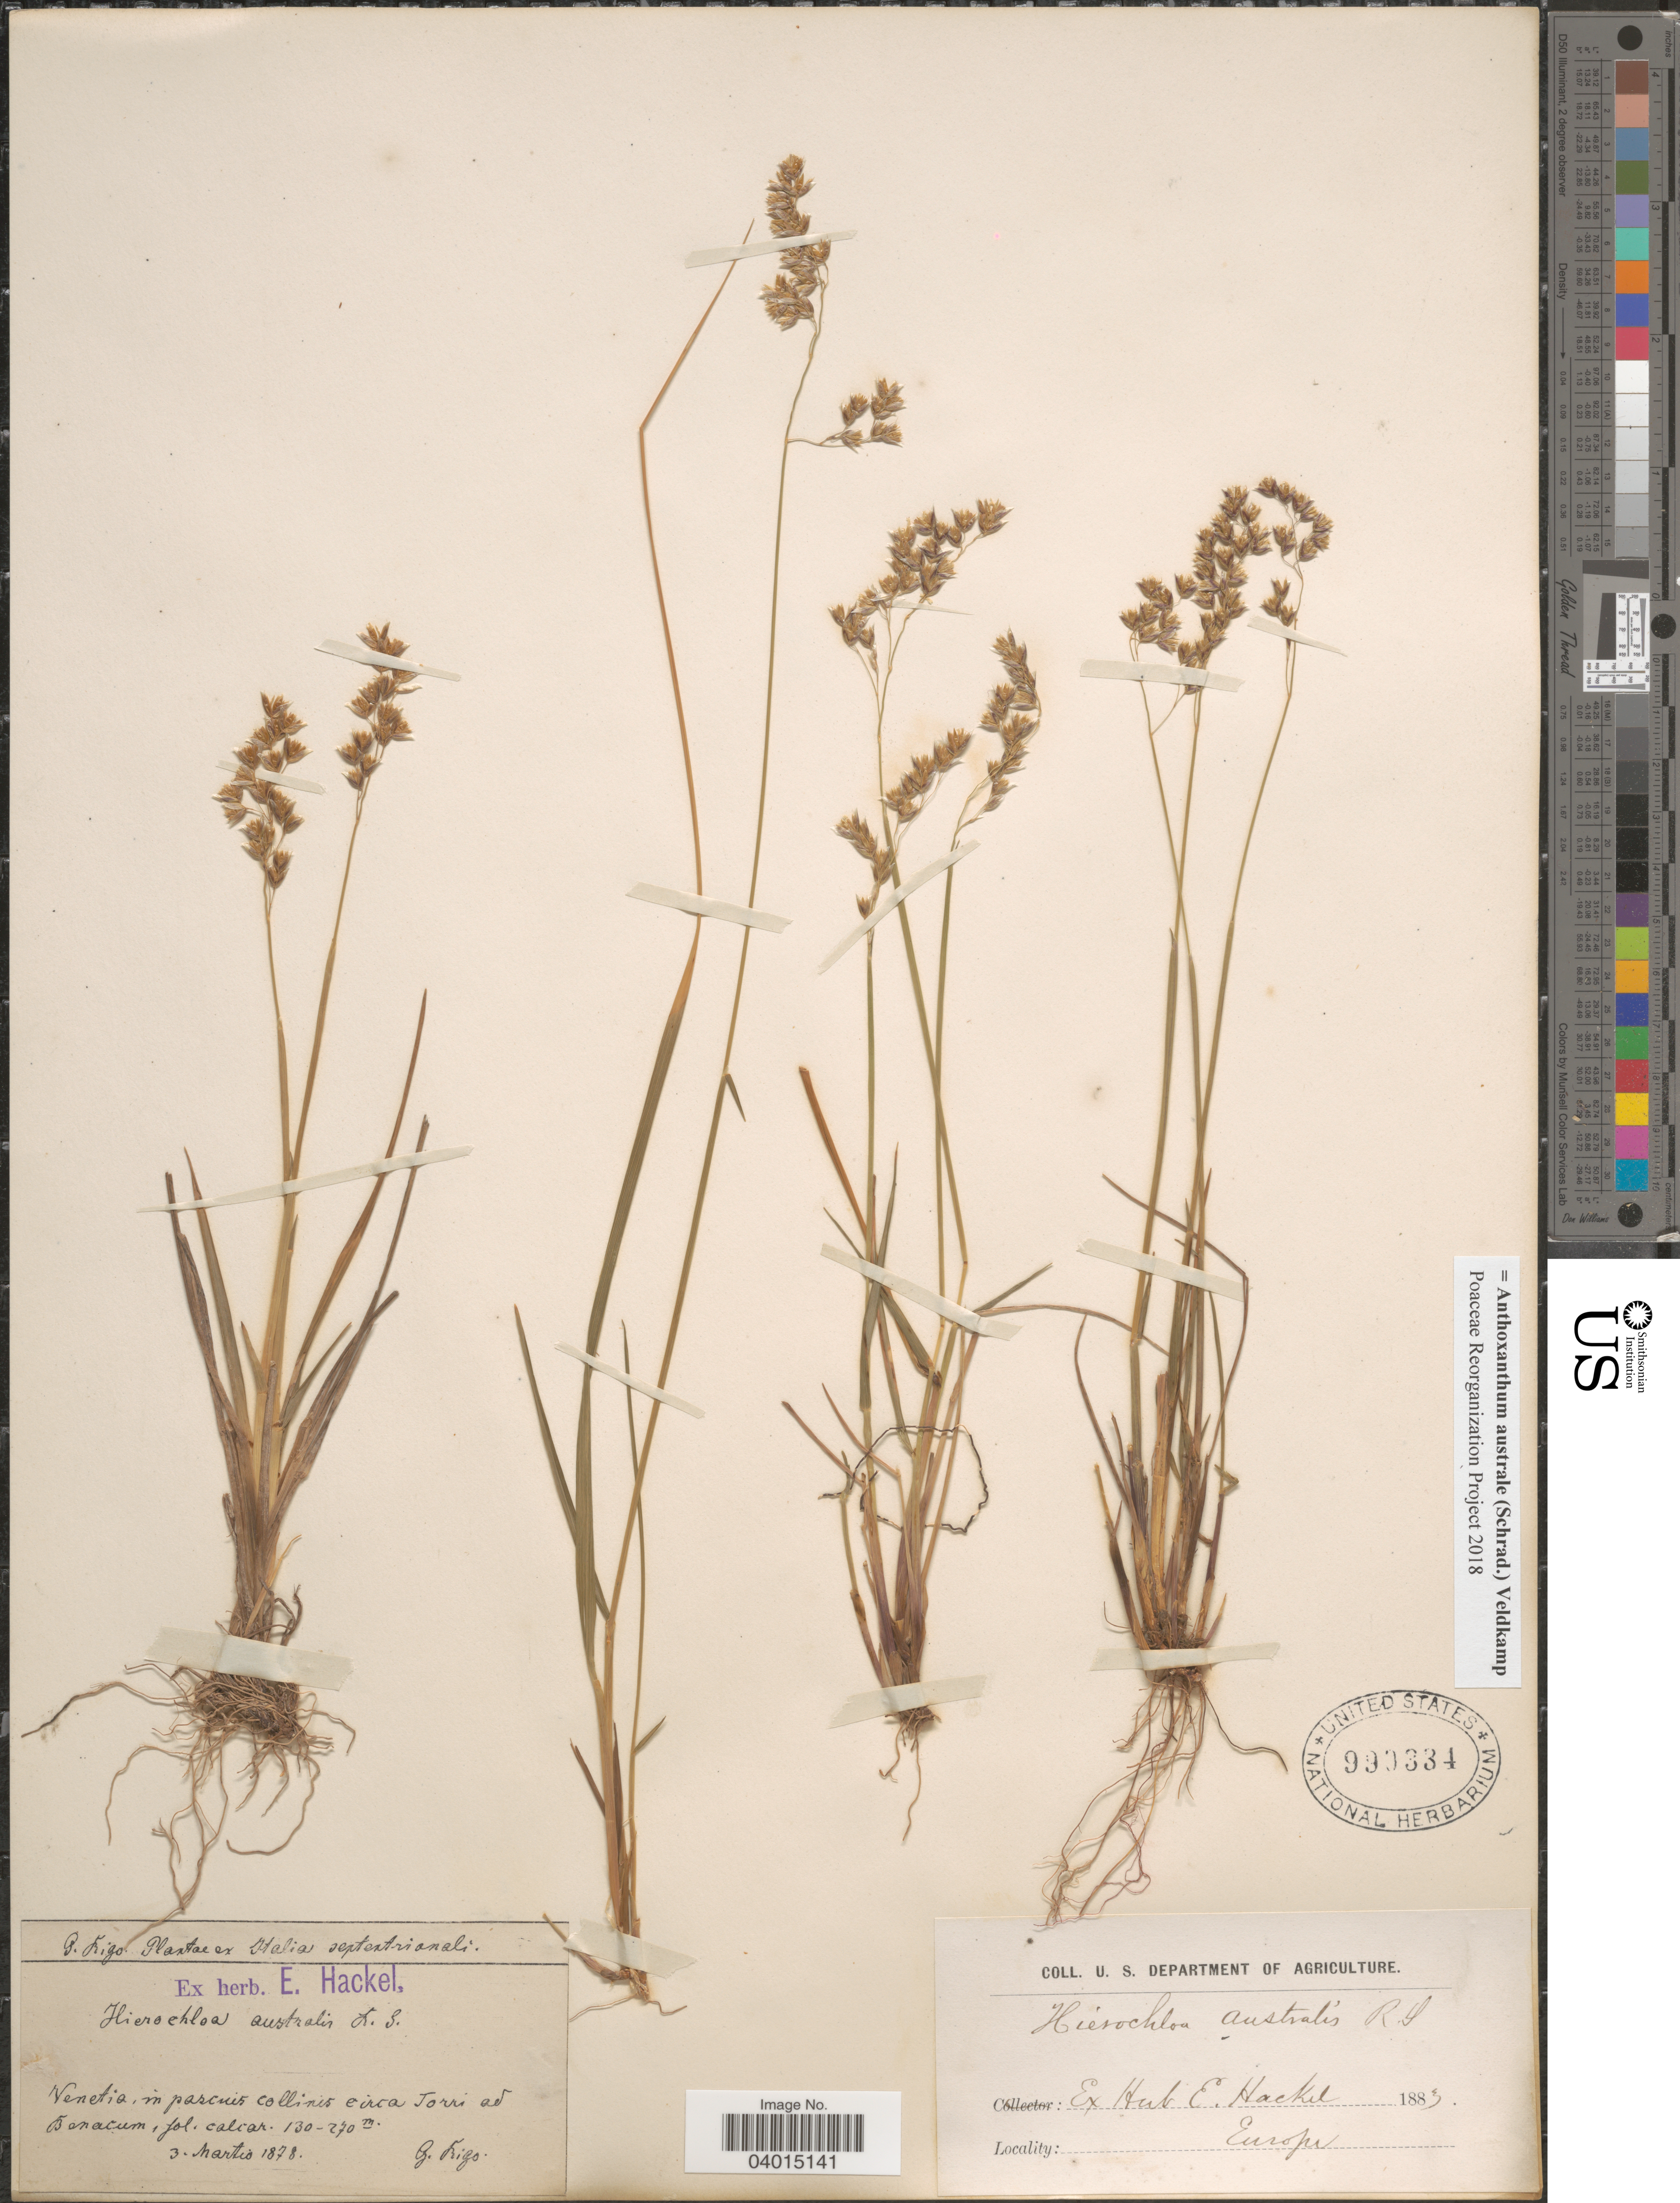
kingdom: Plantae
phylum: Tracheophyta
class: Liliopsida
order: Poales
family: Poaceae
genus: Anthoxanthum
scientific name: Anthoxanthum australe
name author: (Schrad.) Veldkamp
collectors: G. Rigo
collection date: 1878-03-03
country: Italy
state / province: Veneto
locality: Italia septentrionali. Venetia, in pascuis collinis circa Jorri ad Banacum, fol. calcar.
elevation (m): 130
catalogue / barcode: US 990334